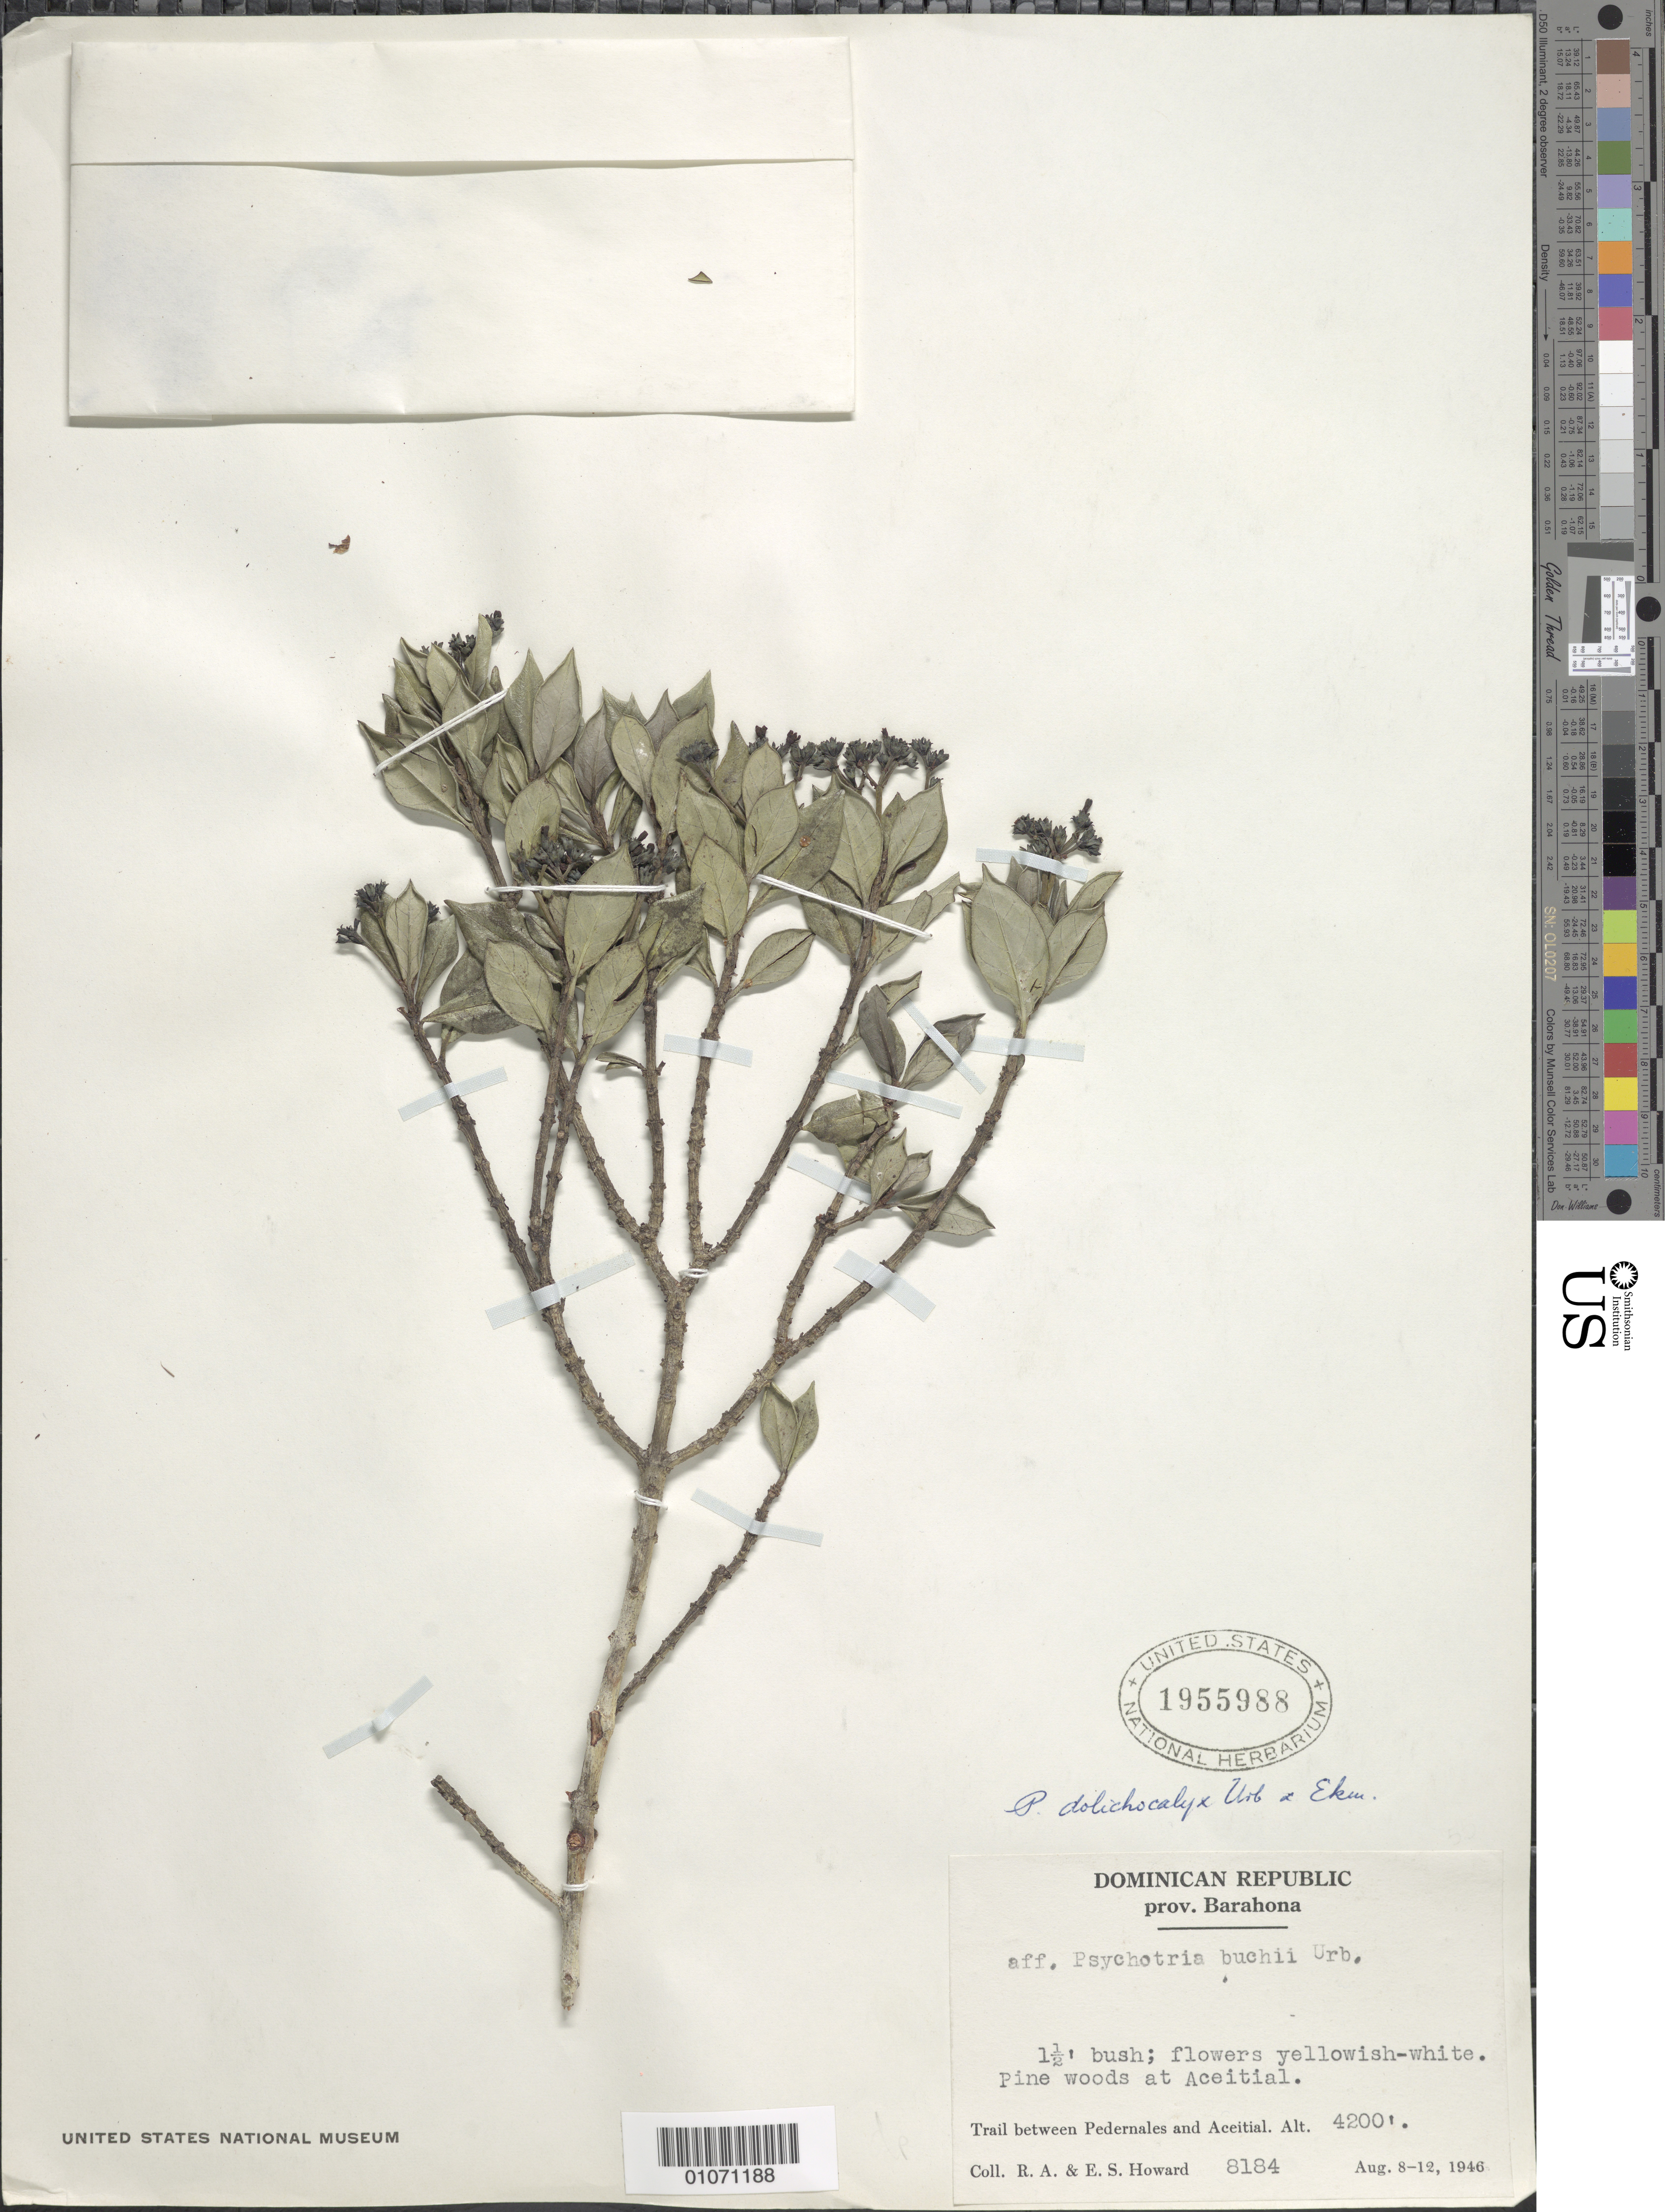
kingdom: Plantae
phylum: Tracheophyta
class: Magnoliopsida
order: Gentianales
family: Rubiaceae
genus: Psychotria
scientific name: Psychotria dolichocalyx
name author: Urb. & Ekman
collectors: R. A. Howard & E. S. Howard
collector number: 8184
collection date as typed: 08 Aug 1946 to 12 Aug 1946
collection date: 1946-08-08/1946-08-12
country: Dominican Republic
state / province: Barahona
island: Hispaniola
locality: Pedernals to Aceitial trail; at Aceitial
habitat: Pine woods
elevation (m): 1280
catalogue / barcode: US 1955988